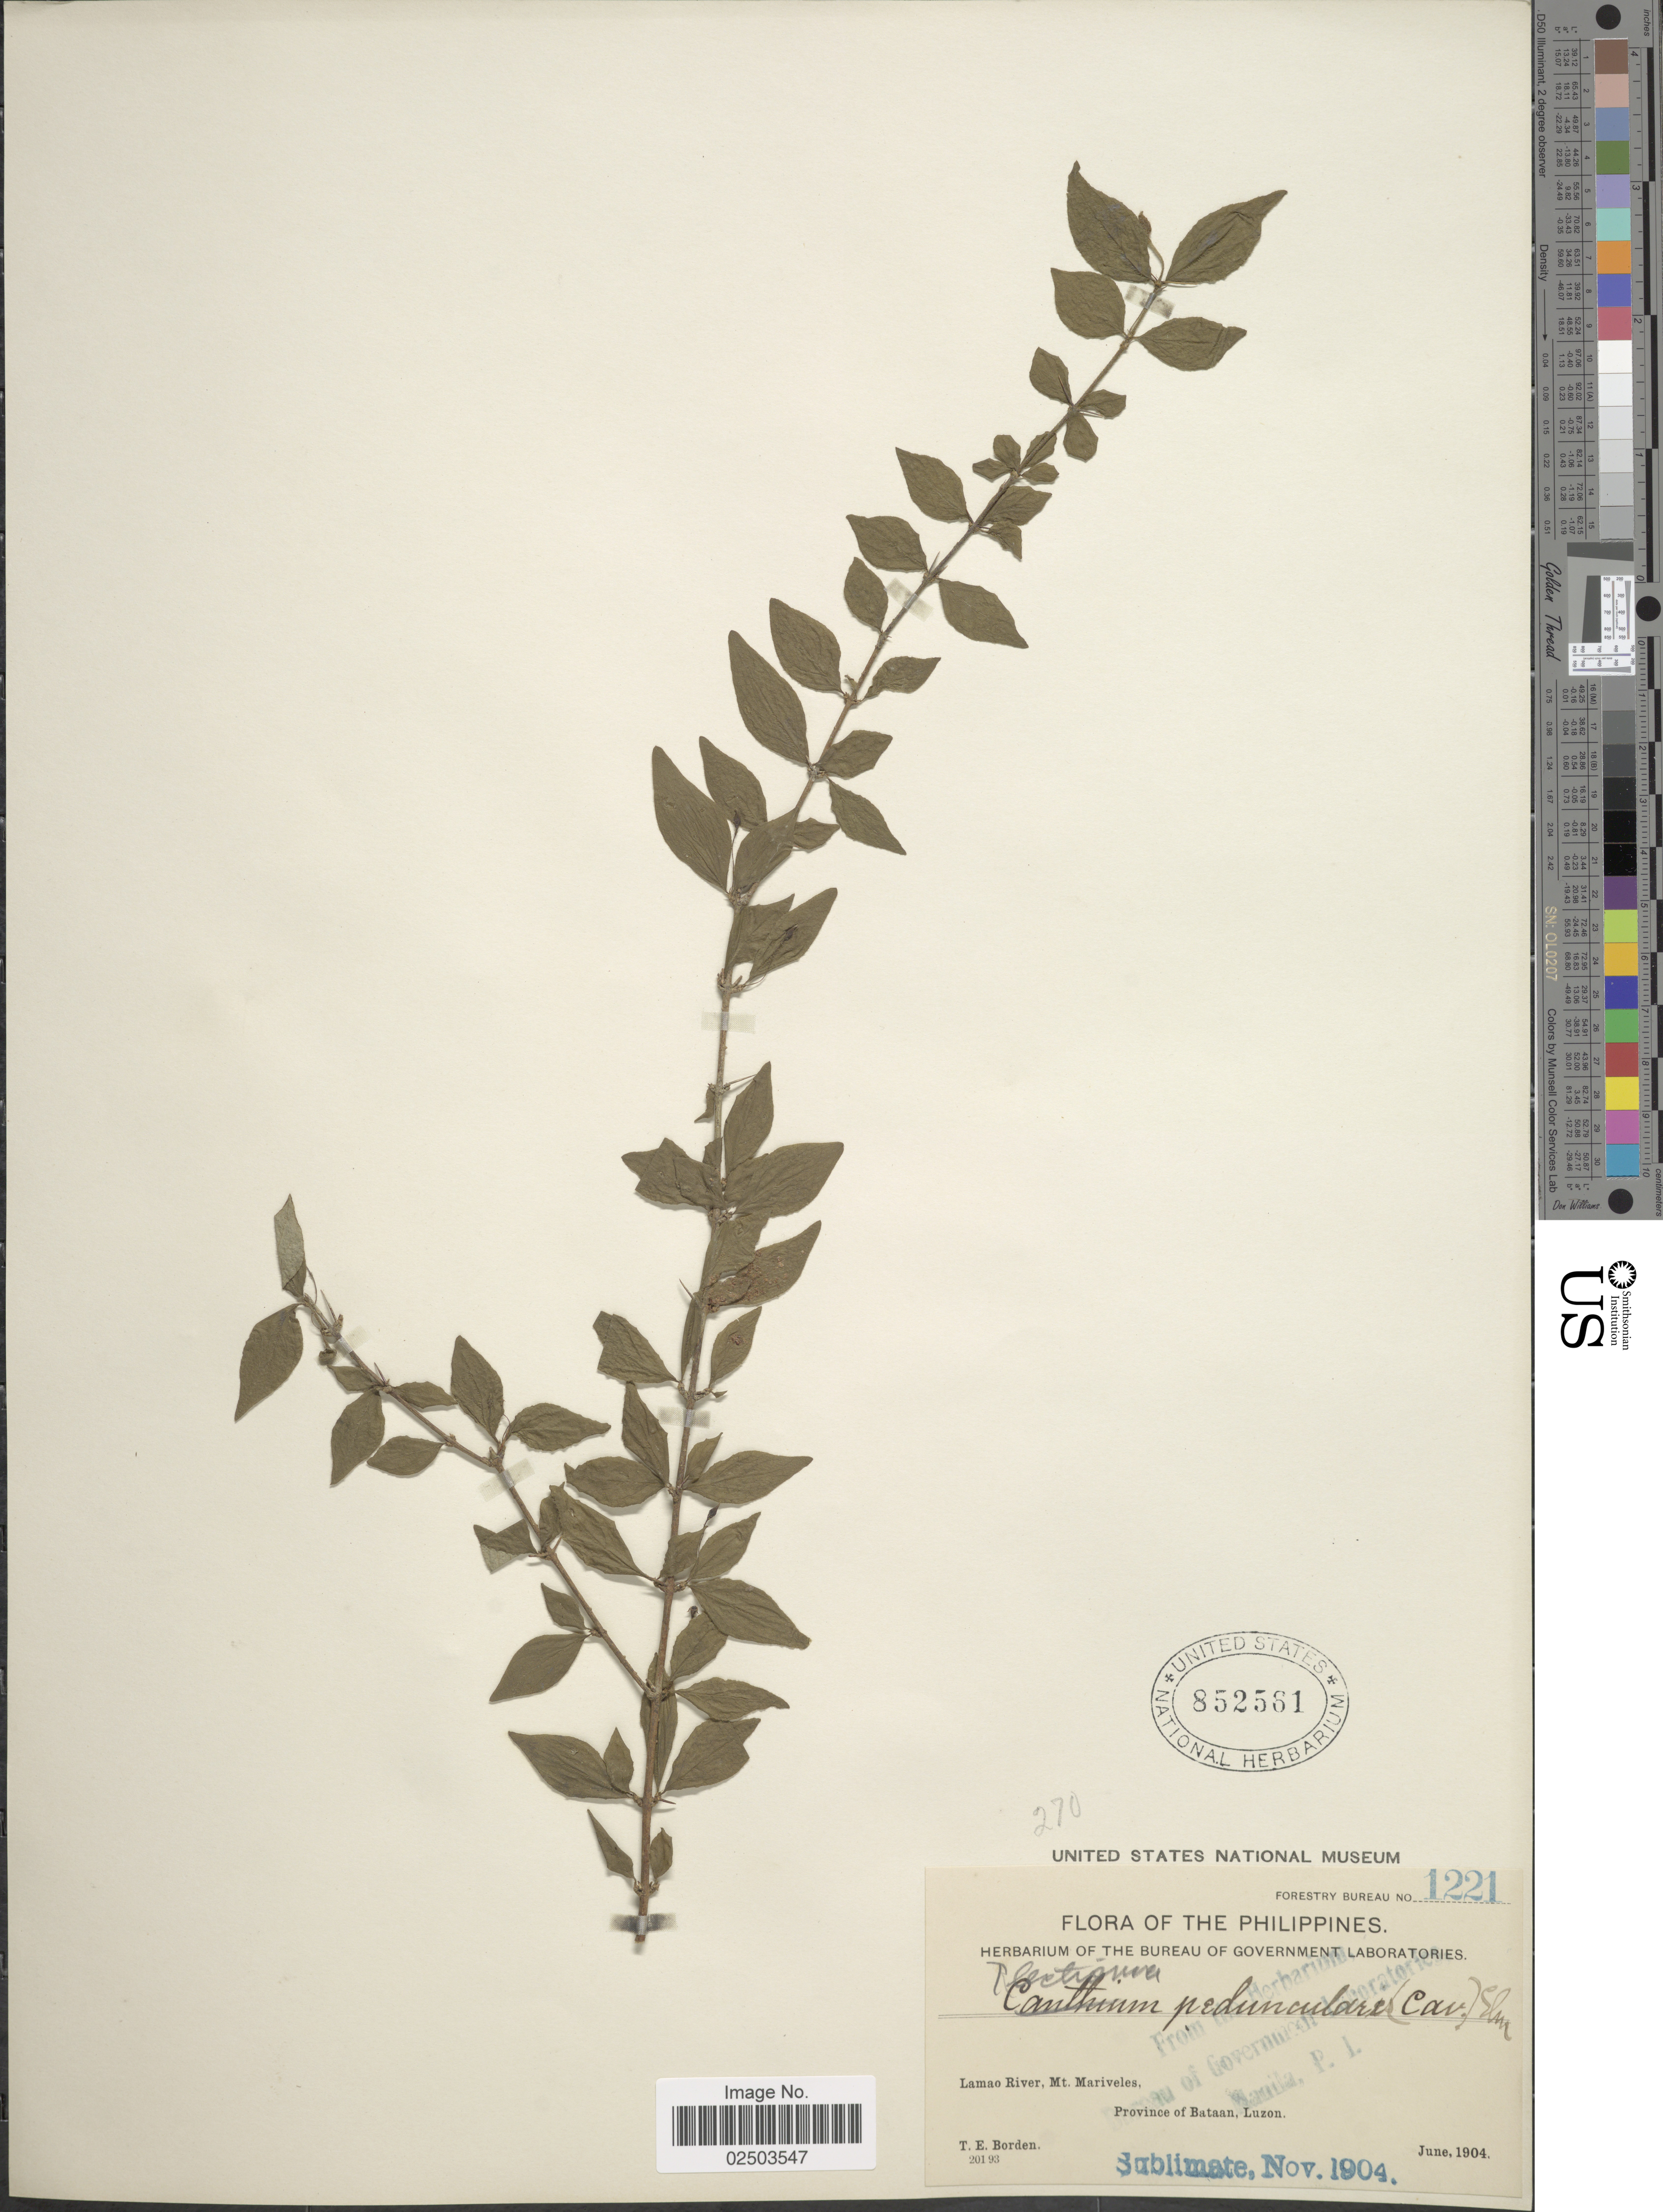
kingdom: Plantae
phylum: Tracheophyta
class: Magnoliopsida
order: Gentianales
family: Rubiaceae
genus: Canthium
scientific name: Canthium pedunculare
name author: Cav.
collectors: T. E. Borden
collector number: Forestry Bureau 1221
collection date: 1904-06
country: Philippines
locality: Lamao River, Mt. Mariveles, Province of Bataan, Luzon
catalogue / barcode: US 852561